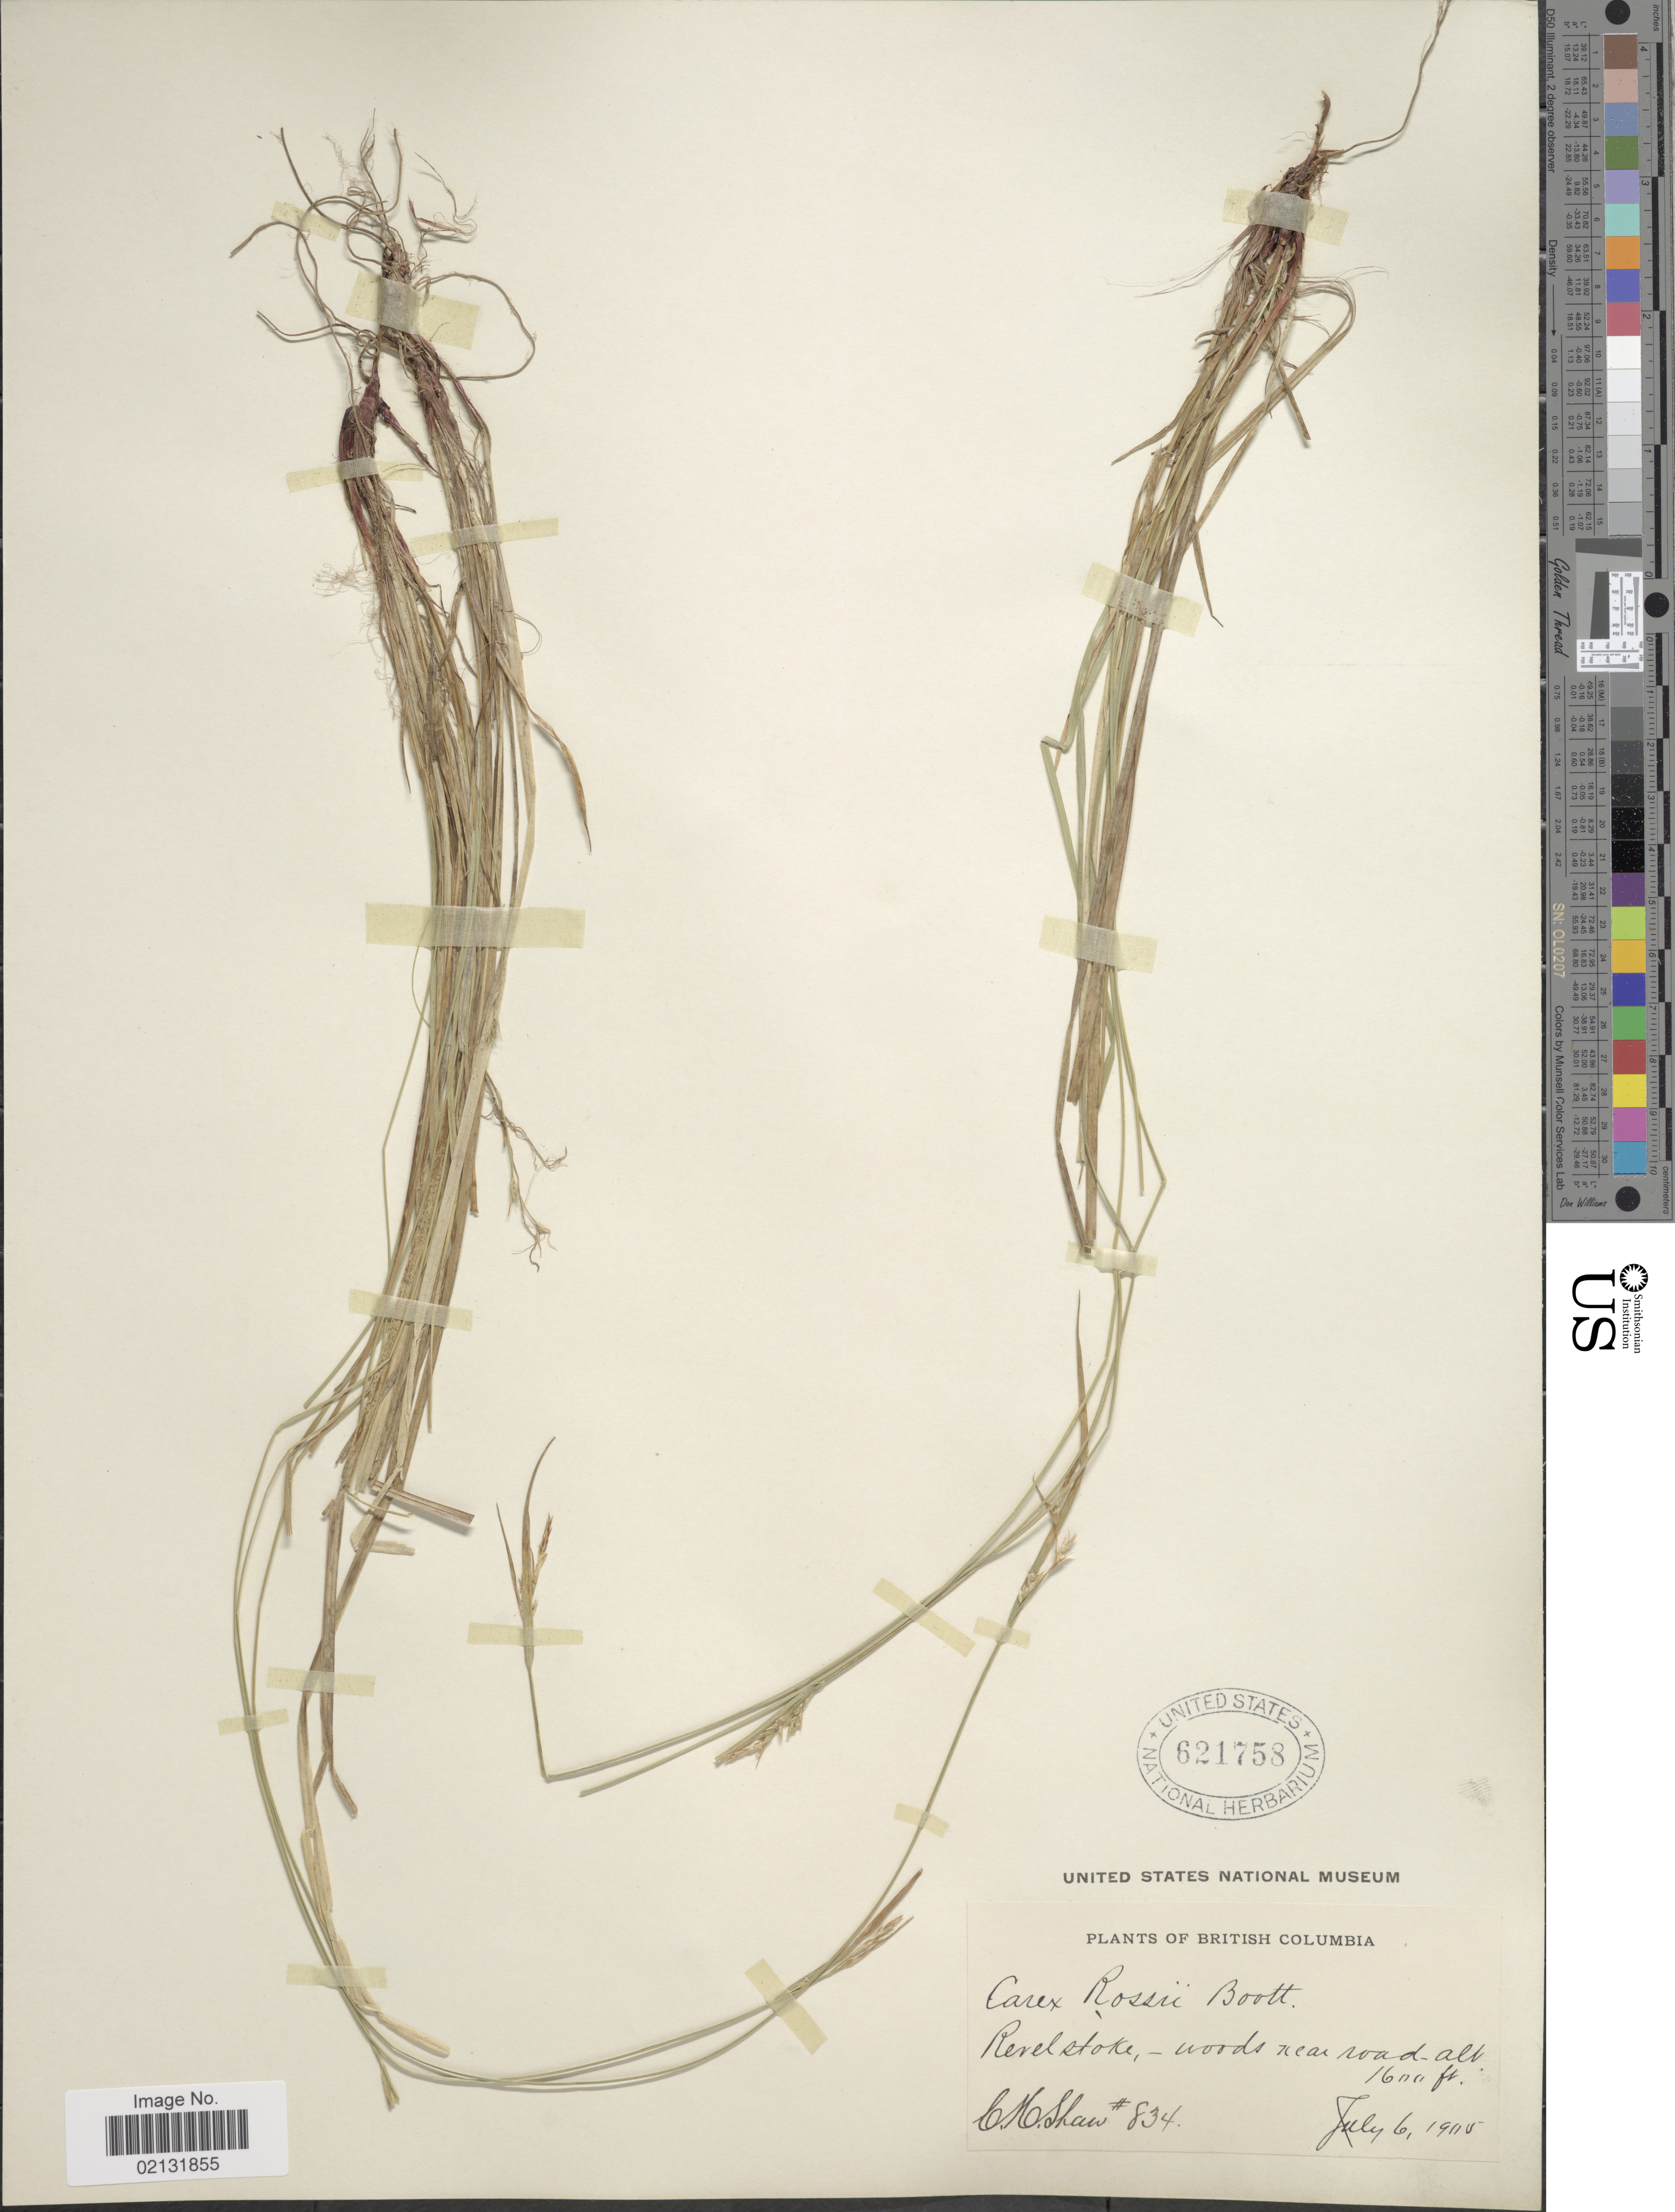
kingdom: Plantae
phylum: Tracheophyta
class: Liliopsida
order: Poales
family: Cyperaceae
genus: Carex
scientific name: Carex rossii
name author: Boott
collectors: C. H. Shaw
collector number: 834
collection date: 1905-07-06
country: Canada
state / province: British Columbia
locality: Revelstoke - woods near road.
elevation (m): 488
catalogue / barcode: US 621758